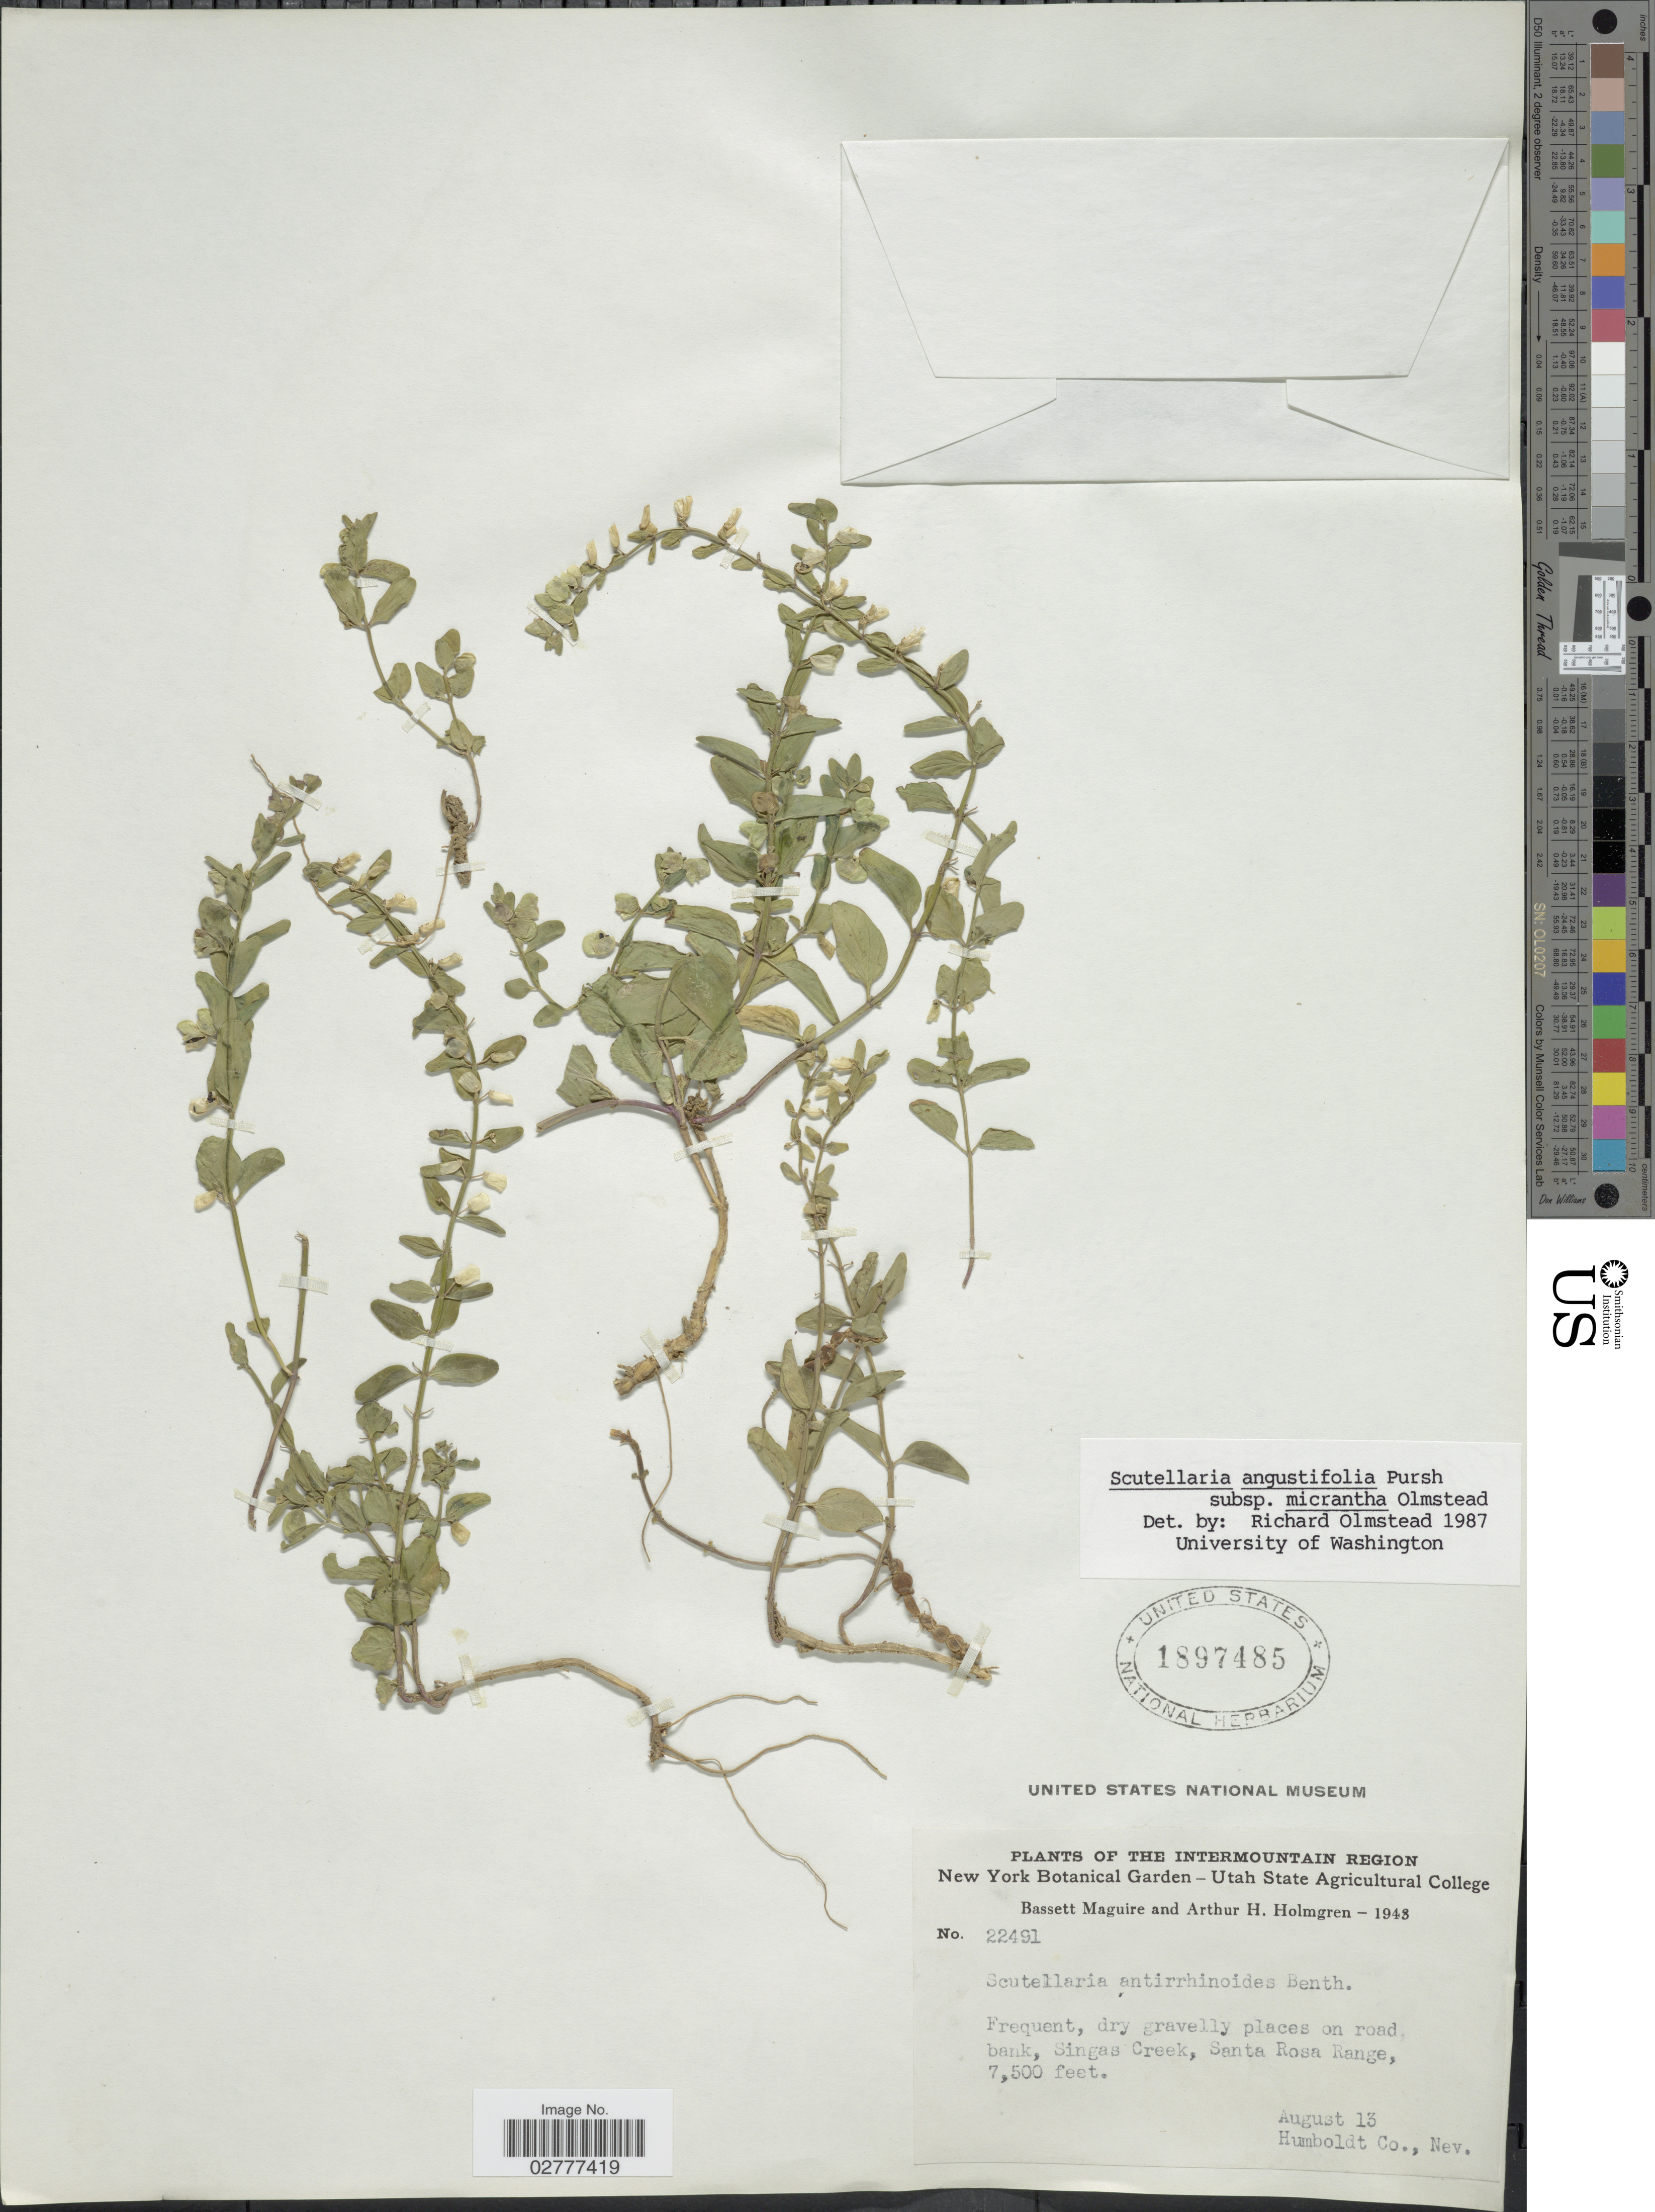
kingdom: Plantae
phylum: Tracheophyta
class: Magnoliopsida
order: Lamiales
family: Lamiaceae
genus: Scutellaria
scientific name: Scutellaria angustifolia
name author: Pursh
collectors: B. Maguire & A. H. Holmgren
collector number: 22491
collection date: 1943-08-13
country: United States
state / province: Nevada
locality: Singas Creek, Santa Rosa Range. Humboldt Co.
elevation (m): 2286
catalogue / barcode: US 1897485